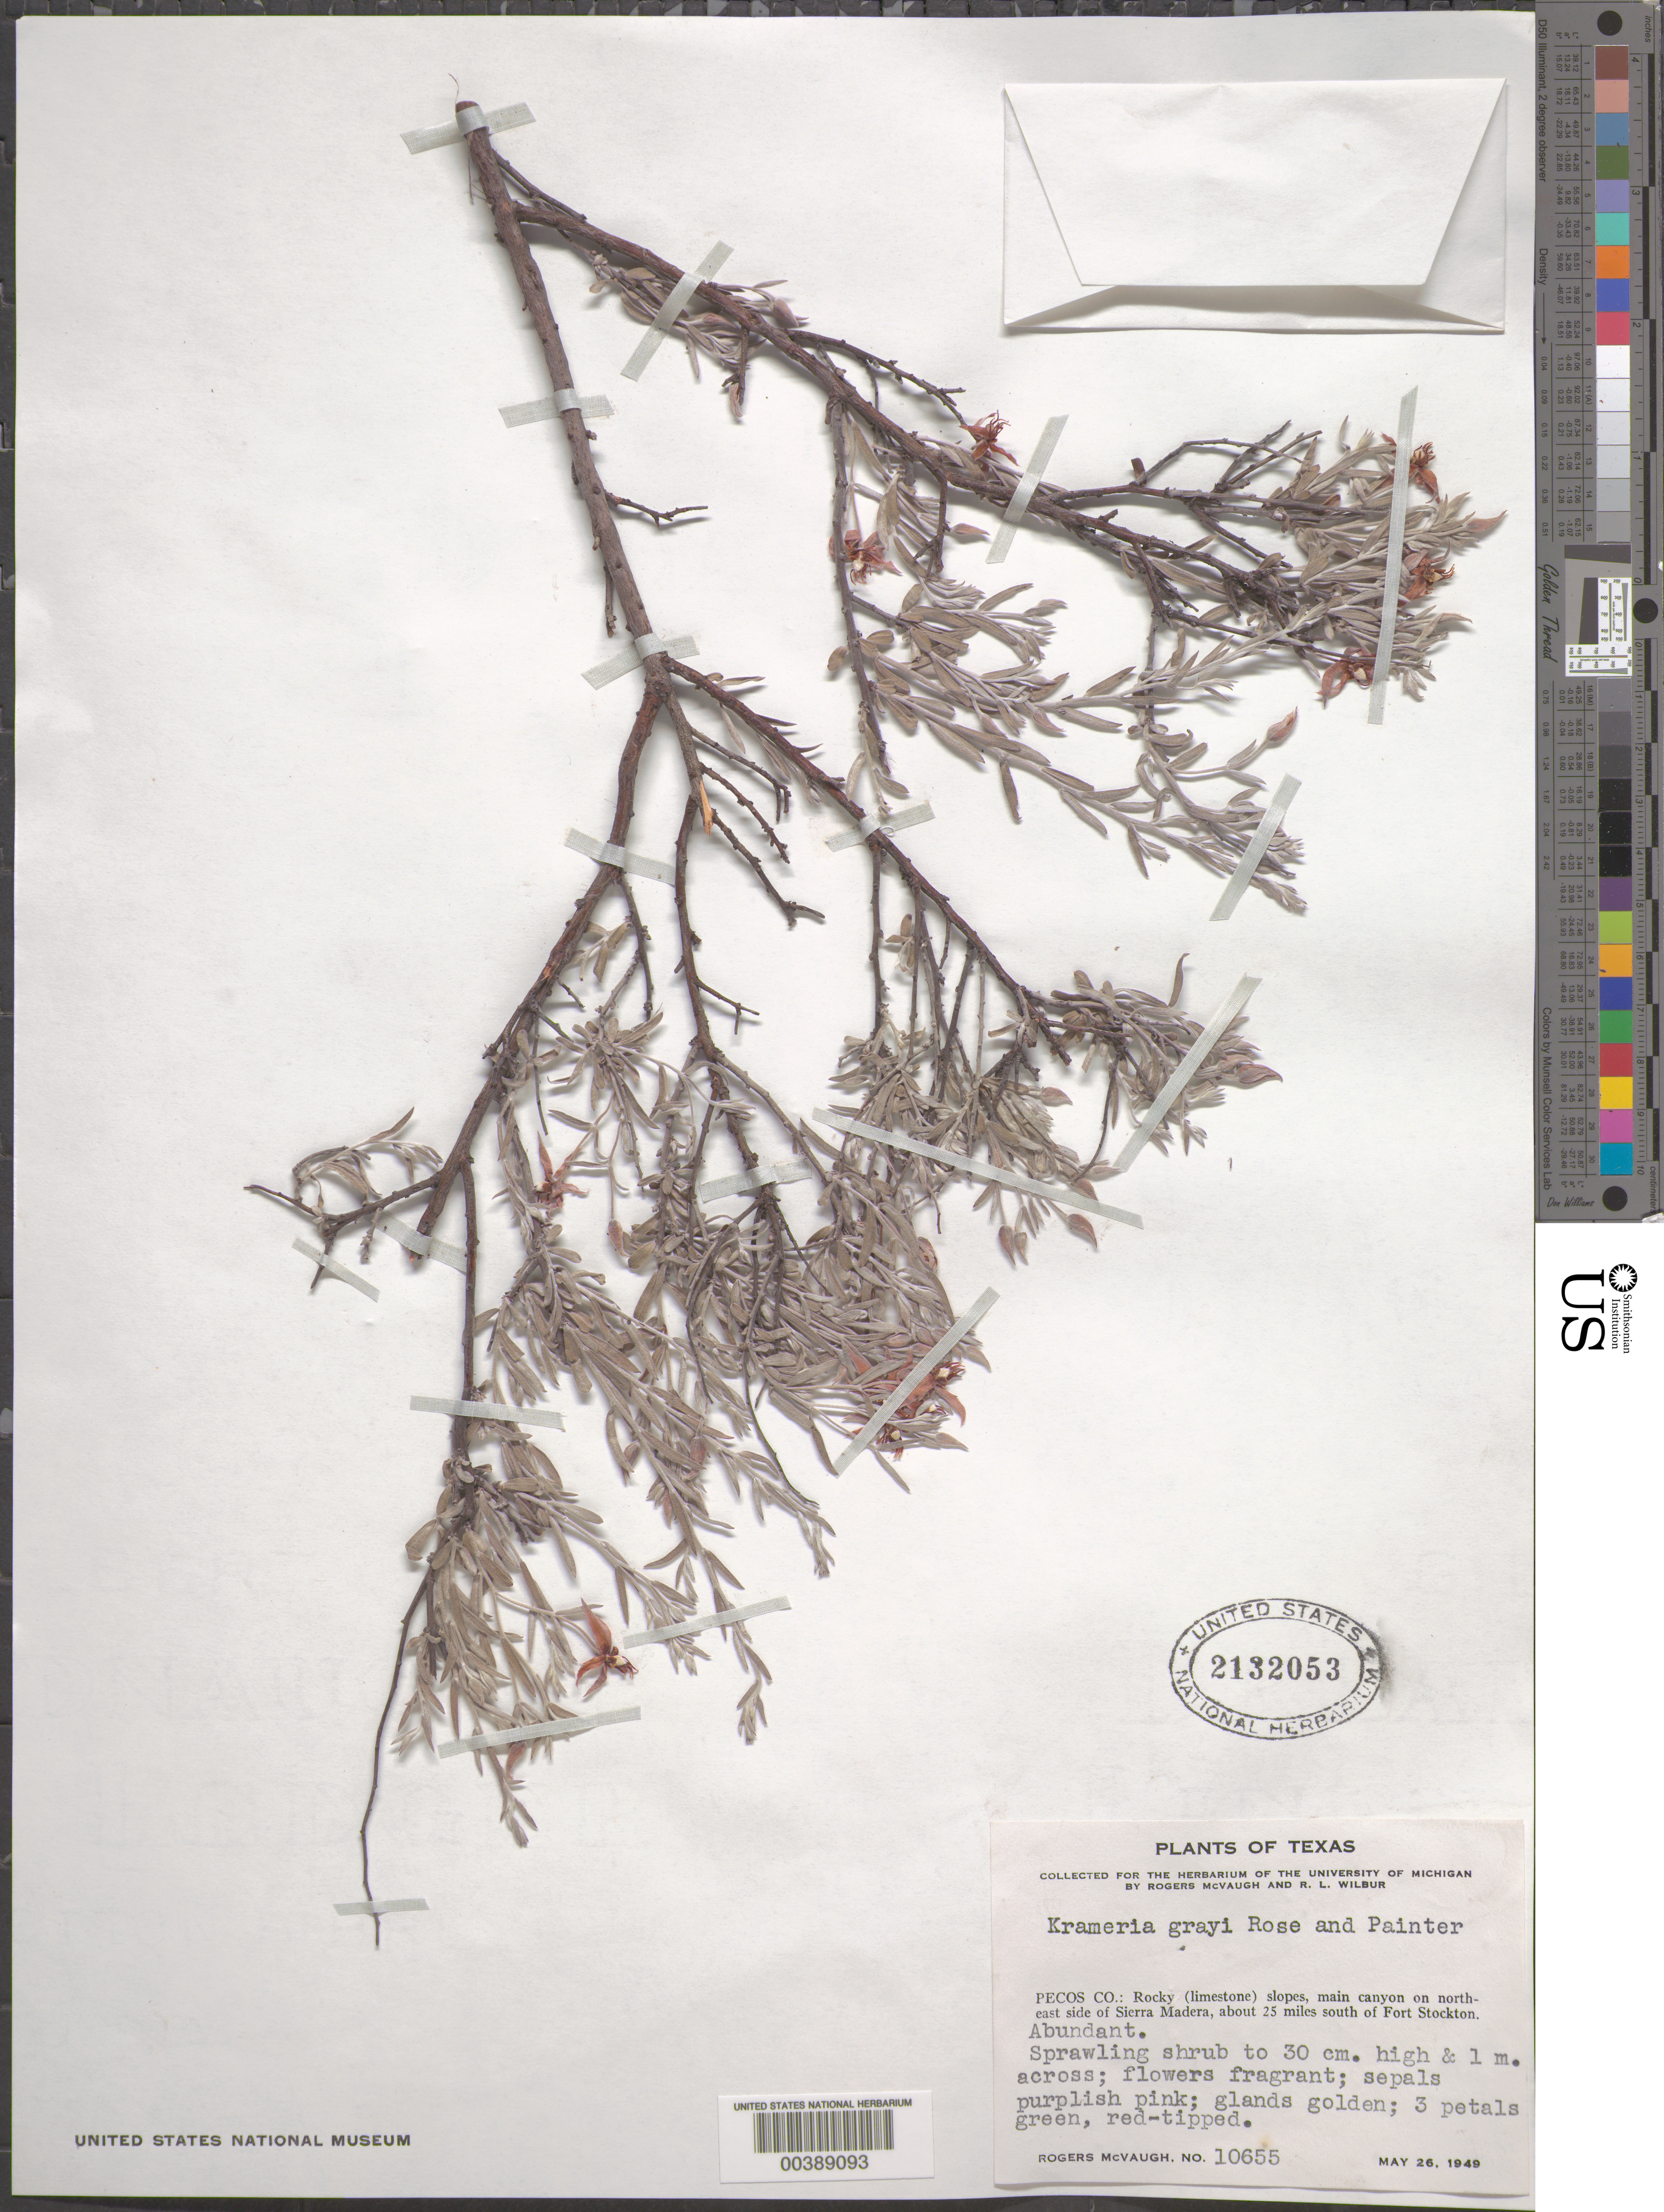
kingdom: Plantae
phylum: Tracheophyta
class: Magnoliopsida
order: Zygophyllales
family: Krameriaceae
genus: Krameria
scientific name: Krameria grayi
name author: Rose & J.H. Painter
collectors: R. McVaugh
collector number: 10655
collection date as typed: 26 May 1949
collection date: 1949-05-26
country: United States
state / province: Texas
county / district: Pecos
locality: On ne side of sierra madera, about 25 mi s of fort stockton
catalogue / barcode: US 2132053